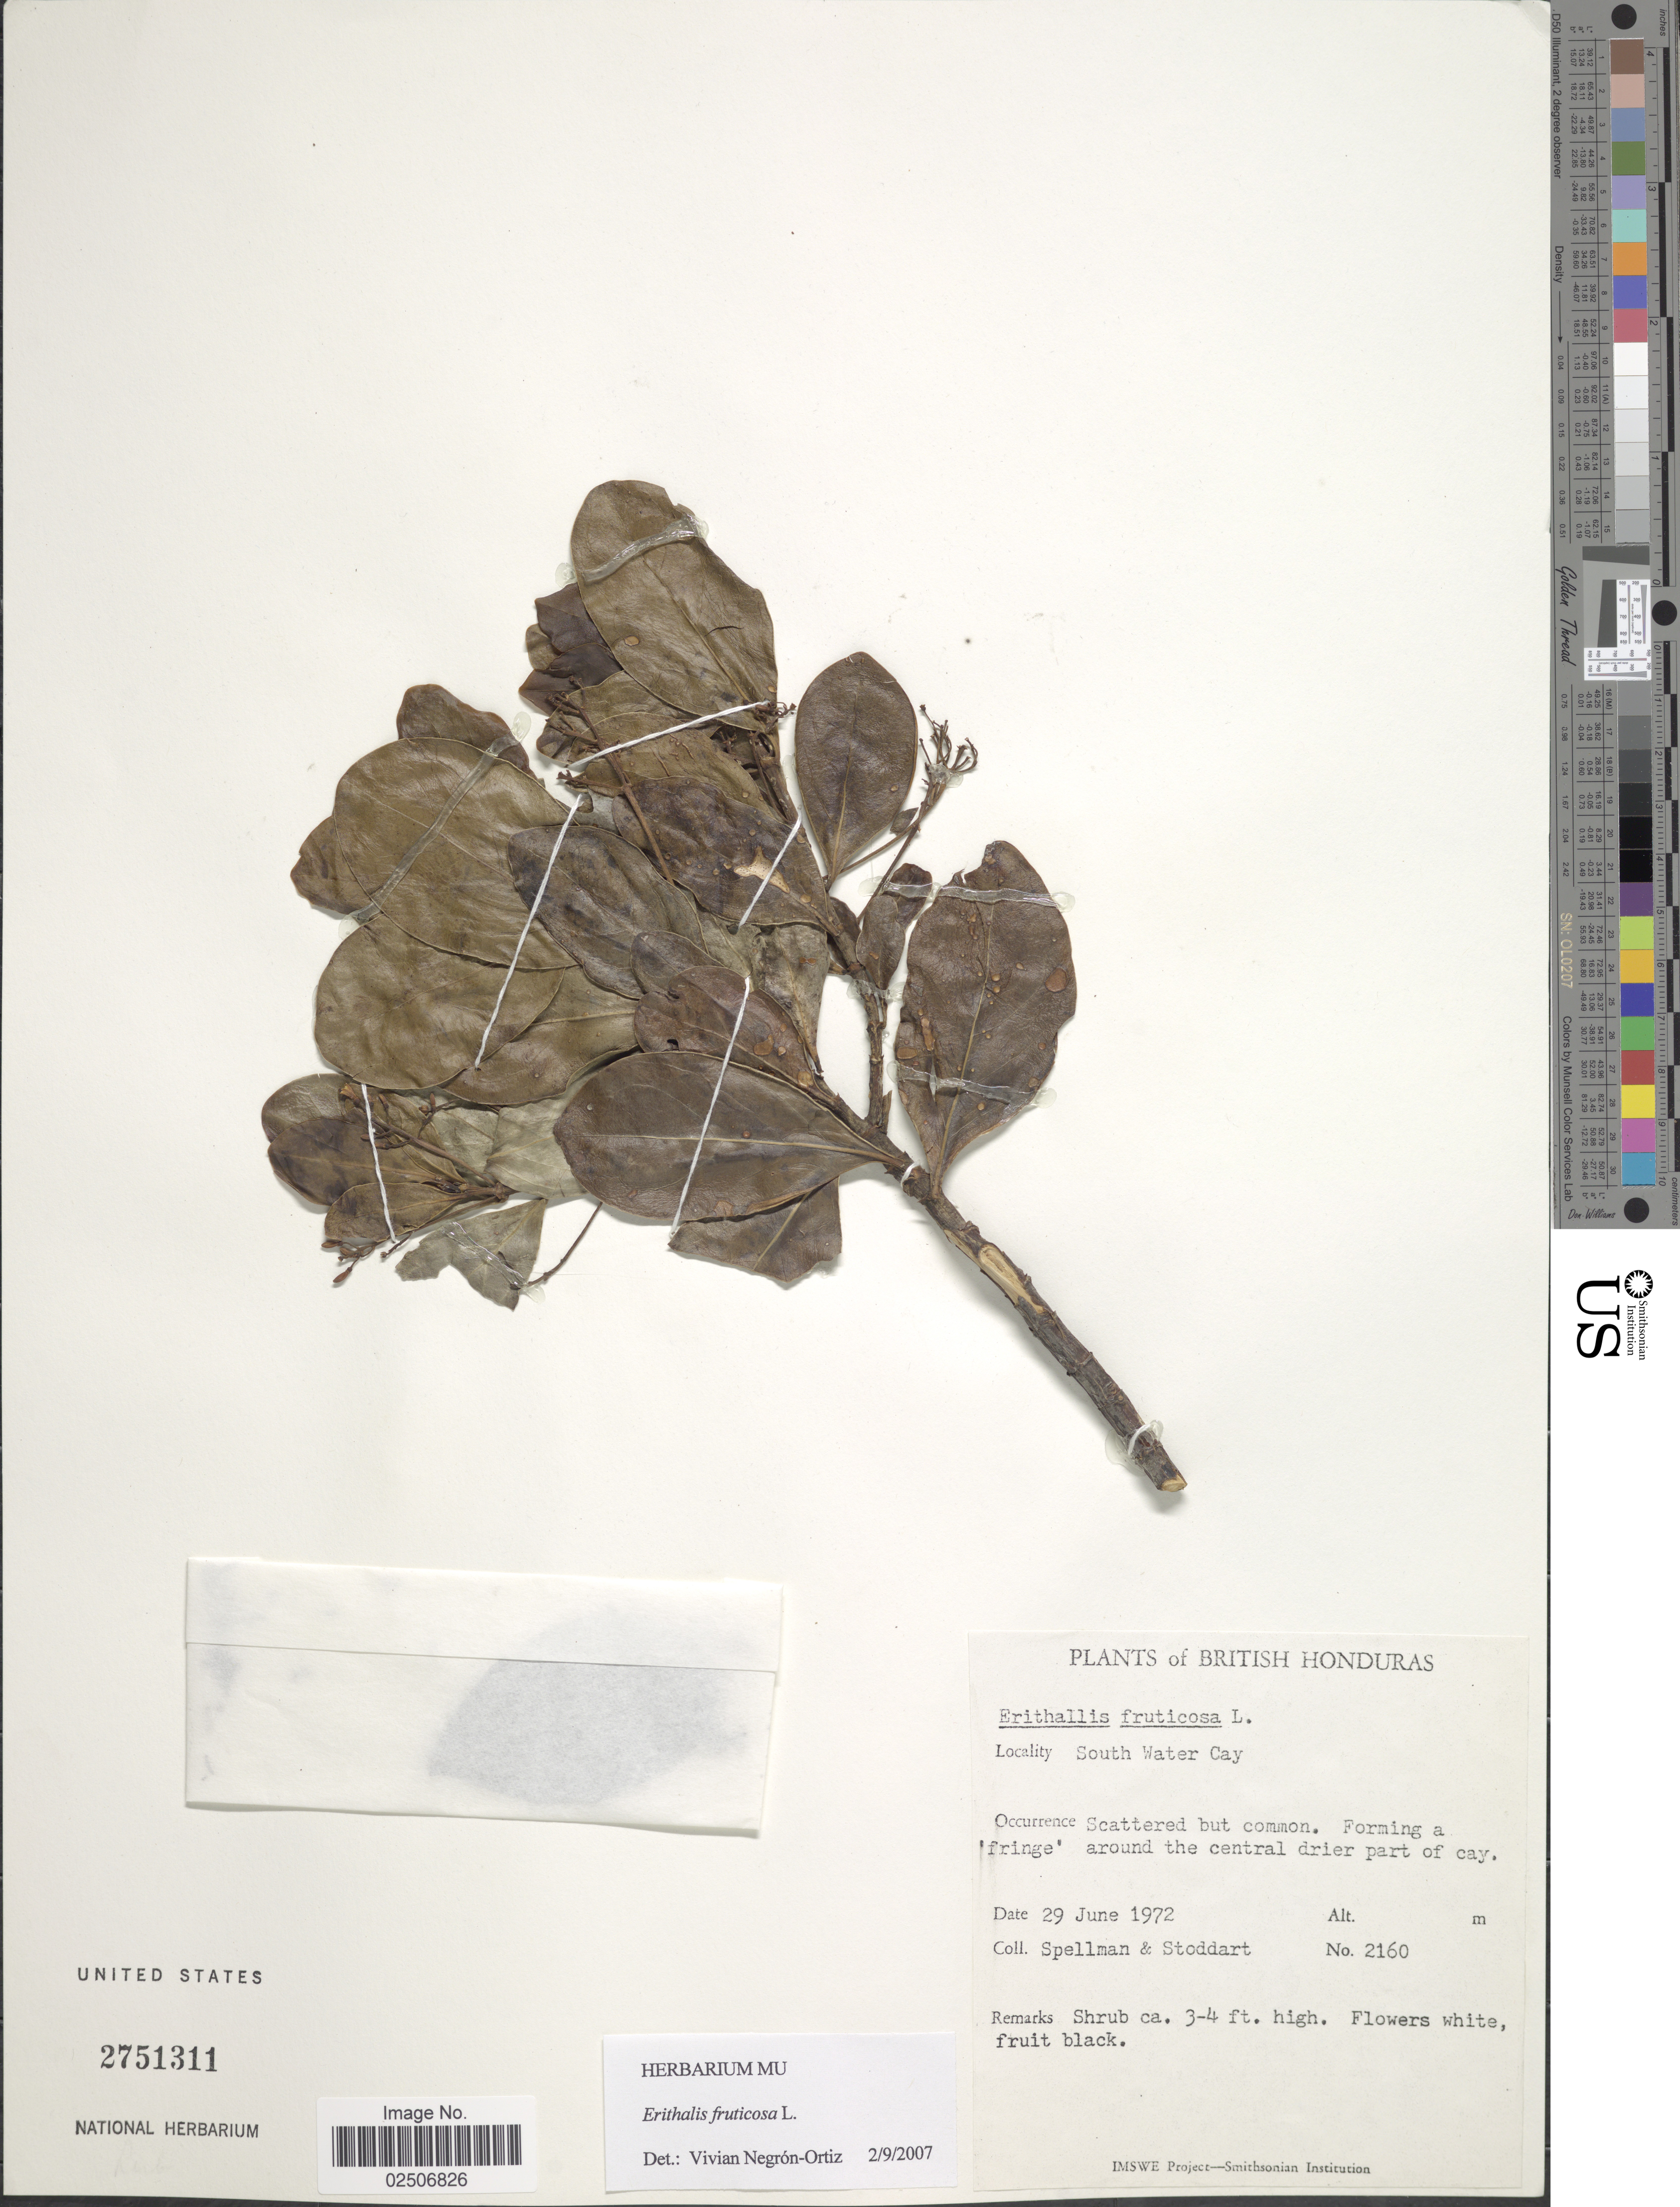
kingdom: Plantae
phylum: Tracheophyta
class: Magnoliopsida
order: Gentianales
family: Rubiaceae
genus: Erithalis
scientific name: Erithalis fruticosa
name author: L.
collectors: Spellman, -- & -. Stoddart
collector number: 2160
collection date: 1972-06-29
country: Belize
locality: British Honduras, South Water Cay, around the central drier part of cay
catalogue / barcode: US 2751311